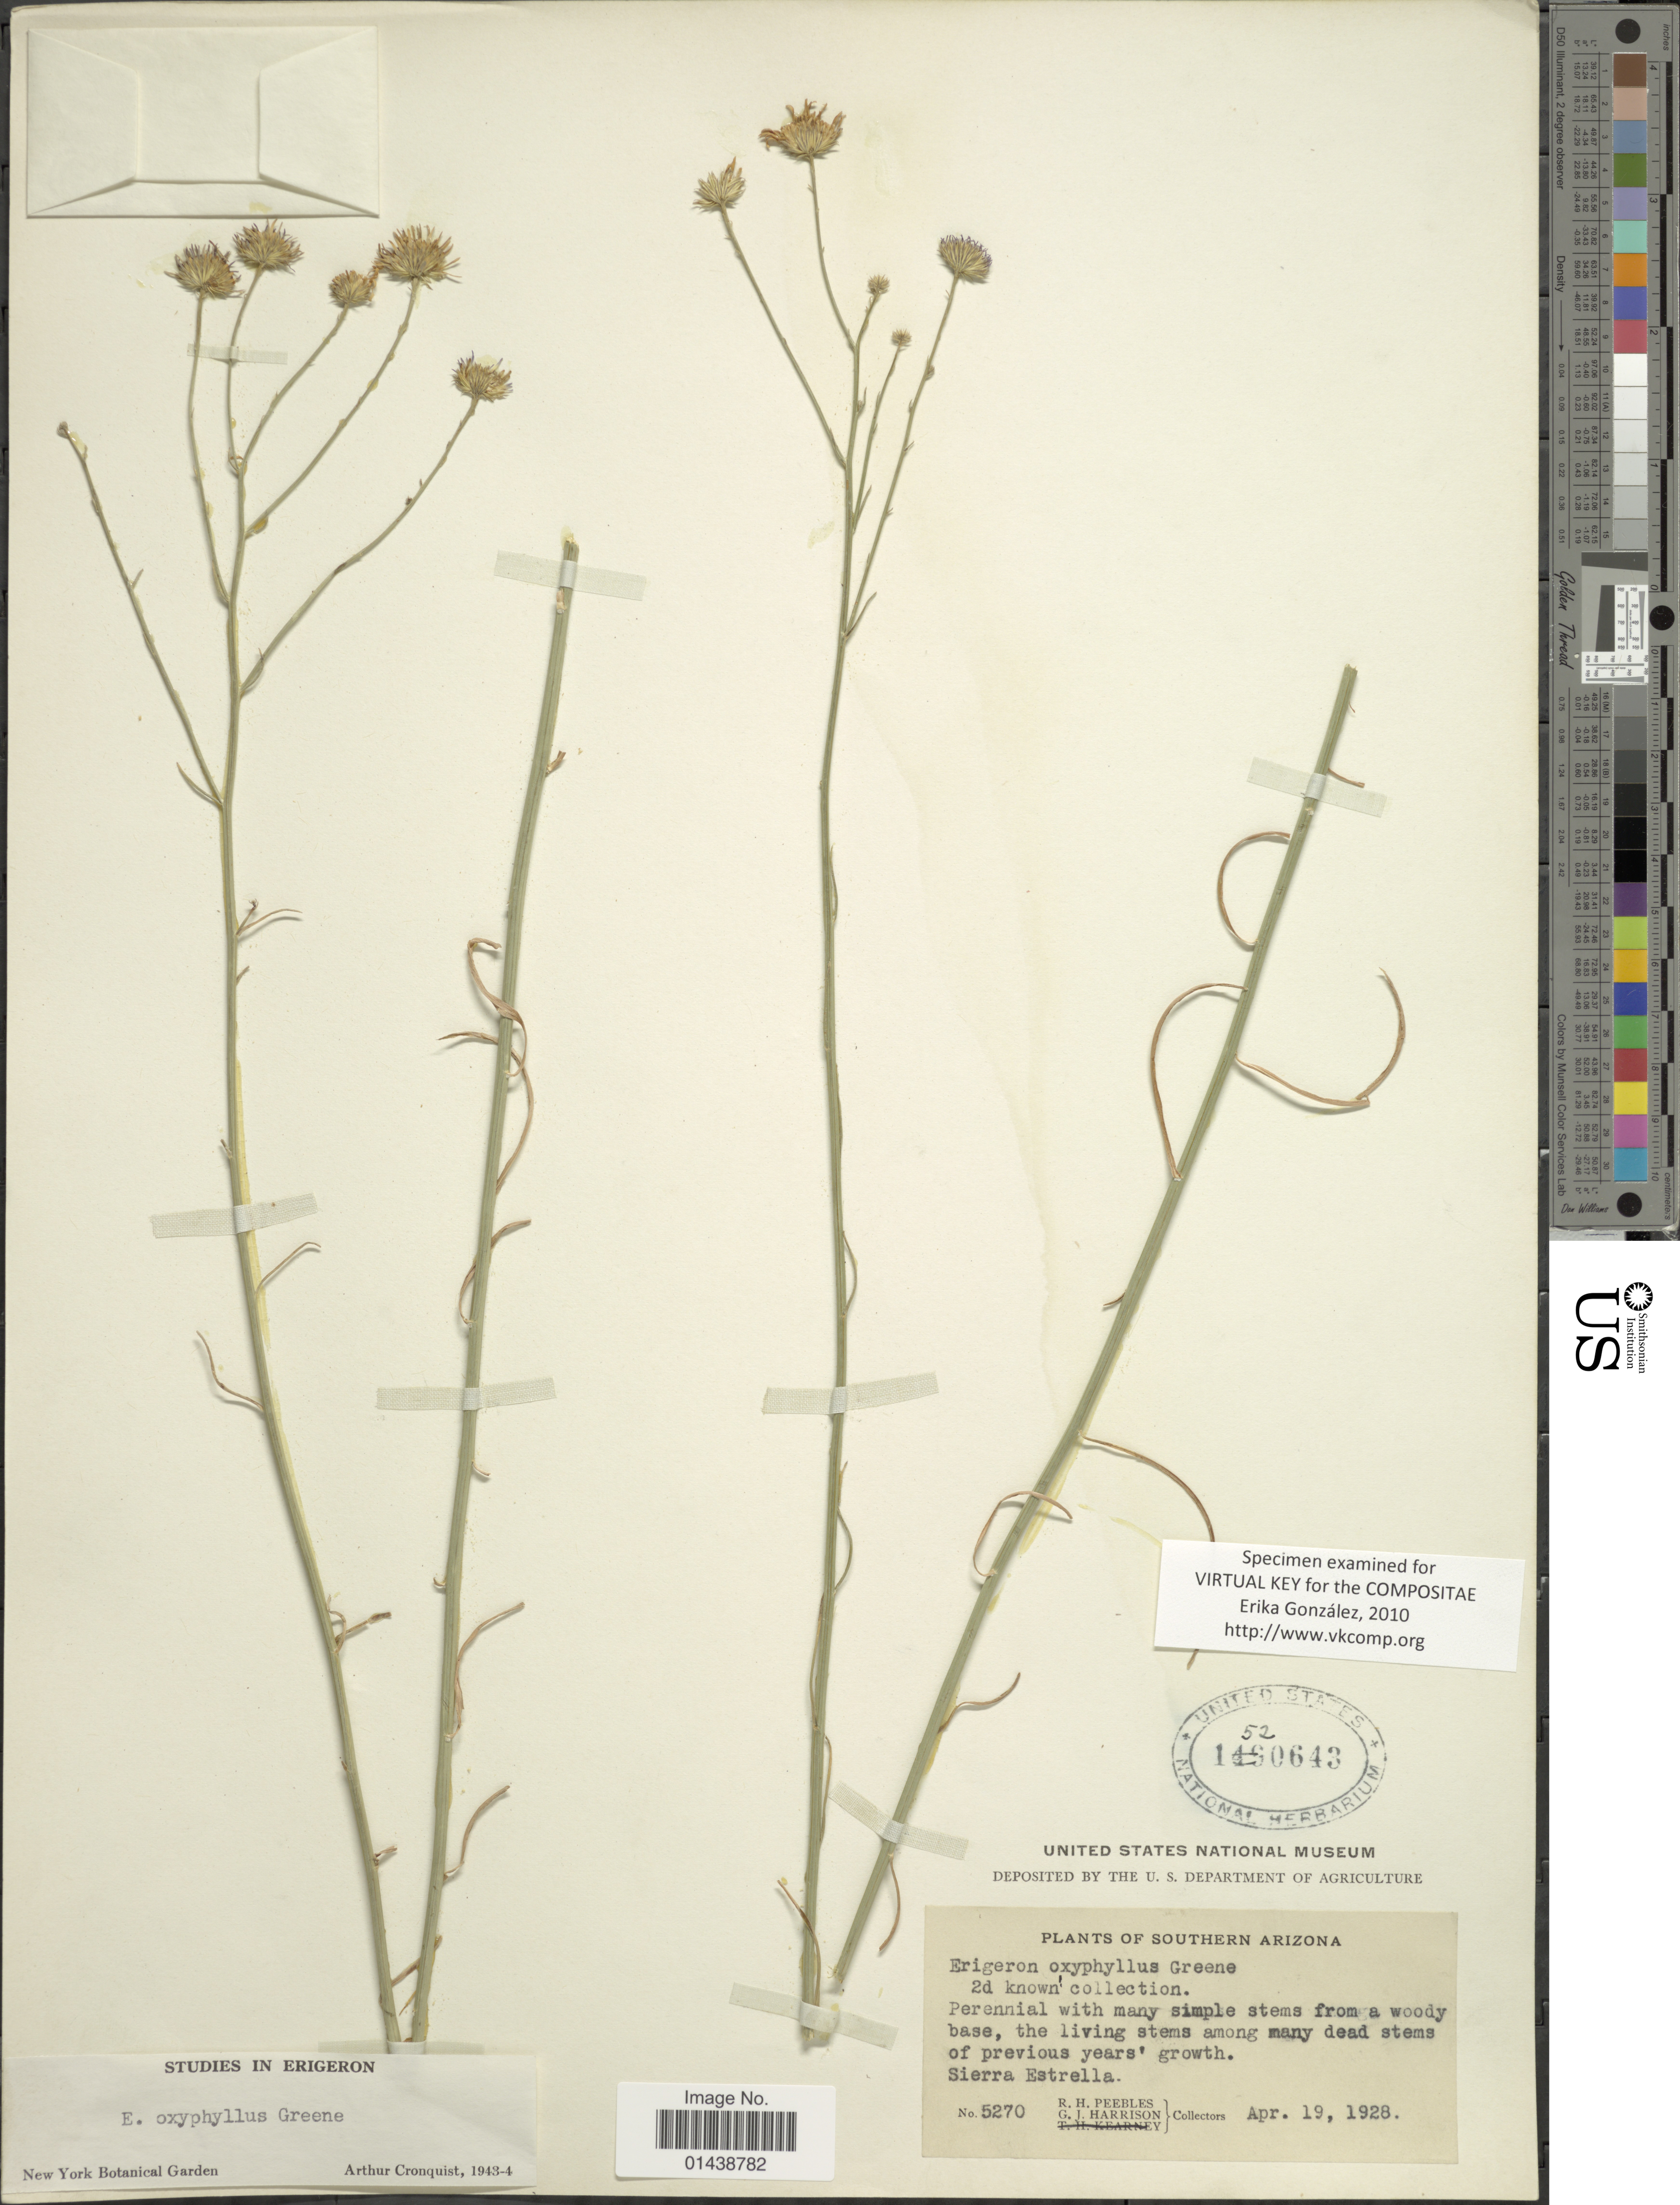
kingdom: Plantae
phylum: Tracheophyta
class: Magnoliopsida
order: Asterales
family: Asteraceae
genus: Erigeron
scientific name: Erigeron oxyphyllus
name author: Greene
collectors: R. H. Peebles & G. J. Harrison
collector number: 5270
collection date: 1928-04-19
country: United States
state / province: Arizona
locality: Southern Arizona. Sierra Estrella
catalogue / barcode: US 1520643